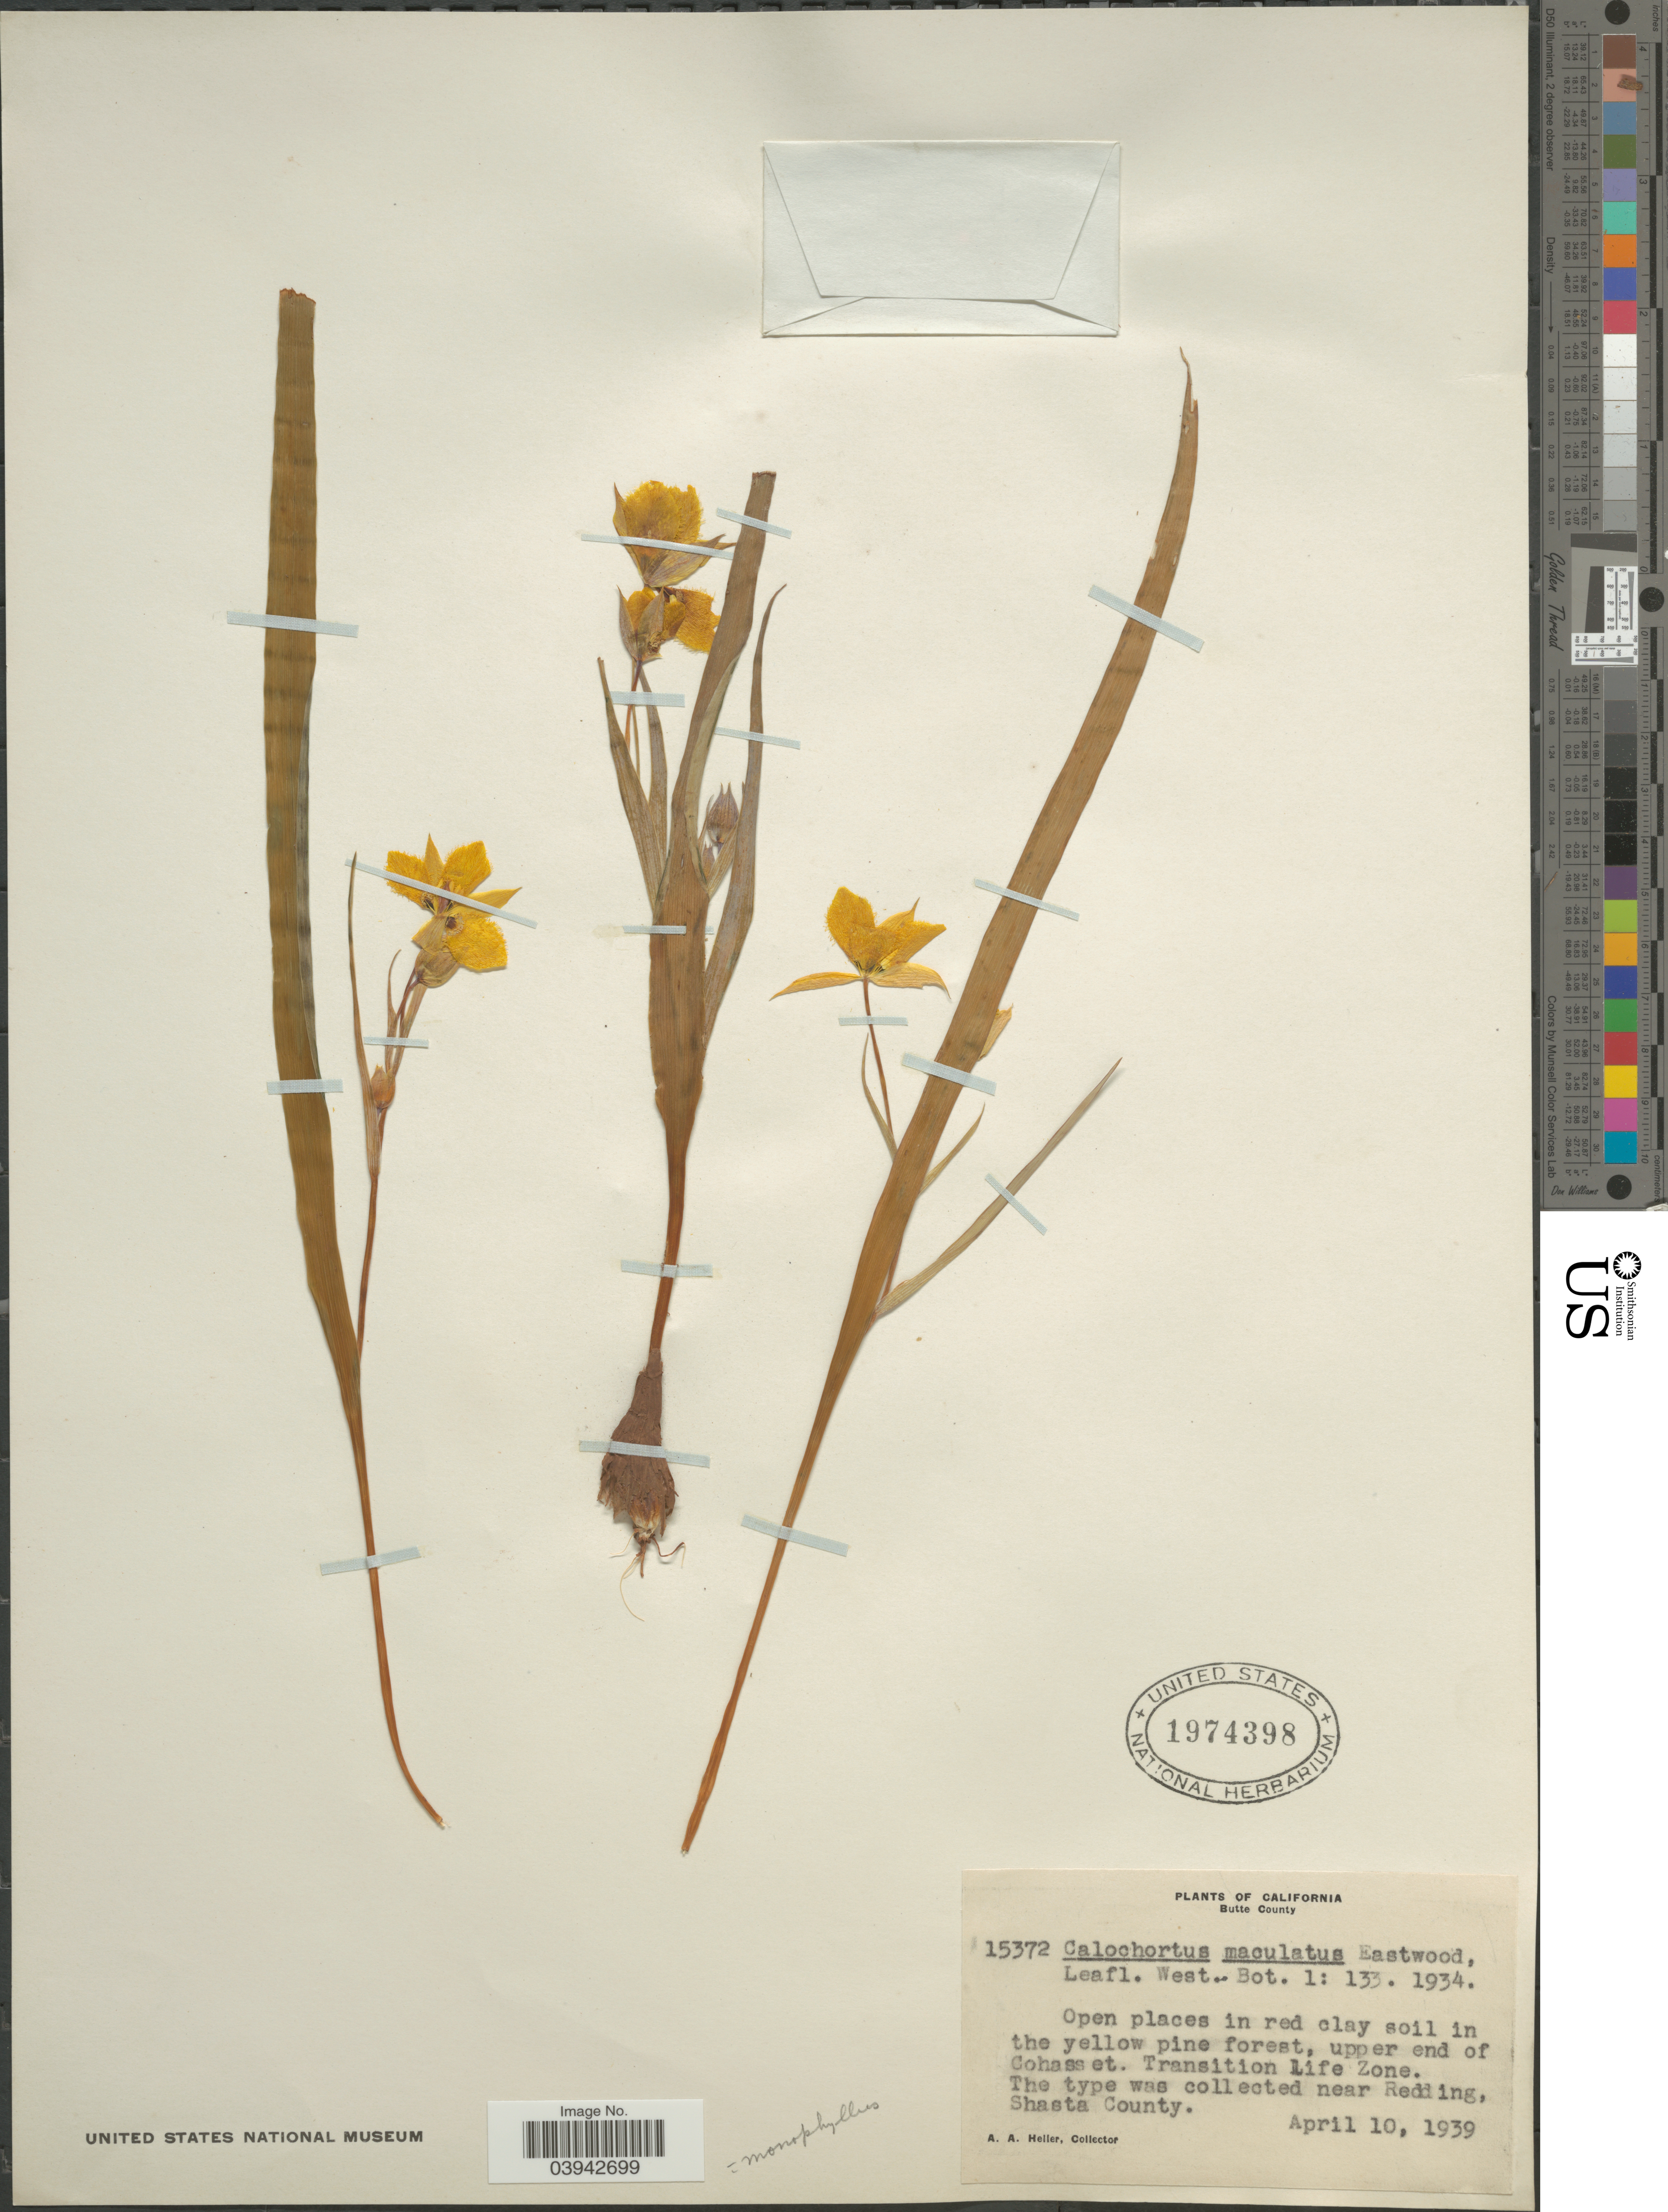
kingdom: Plantae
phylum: Tracheophyta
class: Liliopsida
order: Liliales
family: Liliaceae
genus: Calochortus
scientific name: Calochortus monophyllus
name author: (Lindl.) Lem.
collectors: A. A. Heller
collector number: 15372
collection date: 1939-04-10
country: United States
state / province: California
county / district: Butte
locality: Butte County. Upper end of Cohasset. Transition Life Zone. The type was collected near Redding, Shasta County.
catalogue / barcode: US 1974398